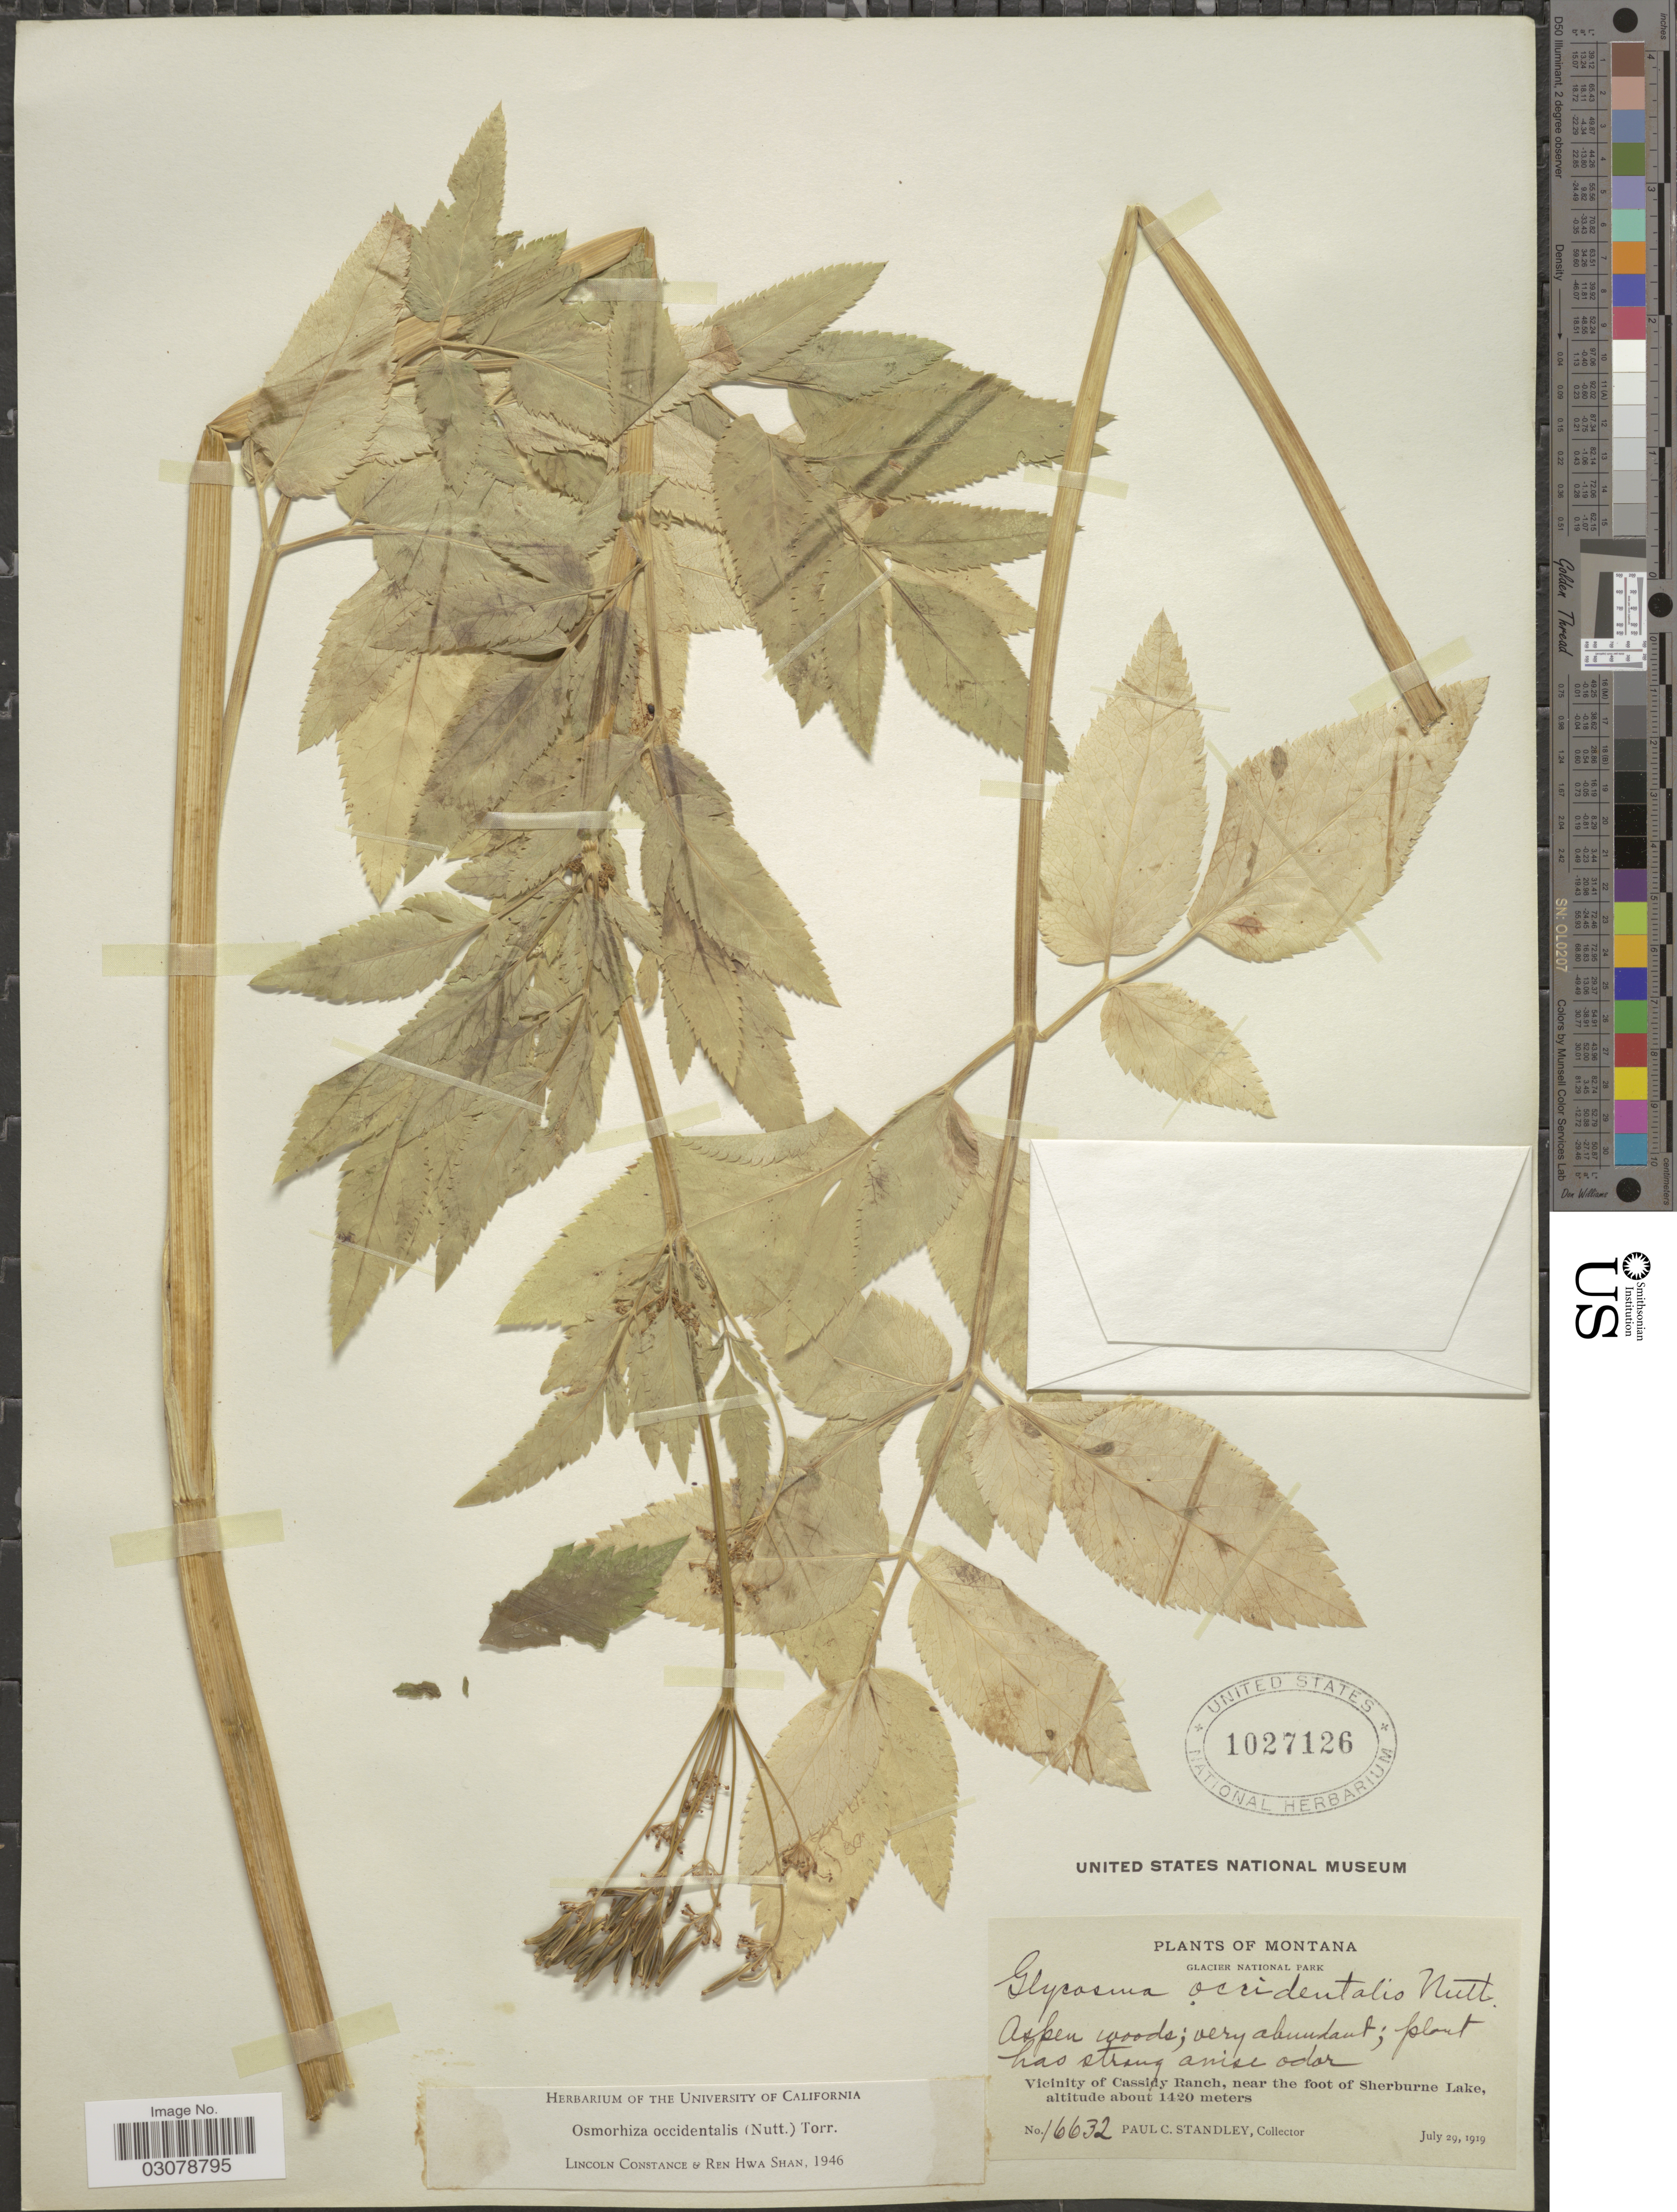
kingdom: Plantae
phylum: Tracheophyta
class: Magnoliopsida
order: Apiales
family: Apiaceae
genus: Osmorhiza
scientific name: Osmorhiza occidentalis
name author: (Nutt.) Torr.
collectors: P. C. Standley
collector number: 16632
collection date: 1919-07-29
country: United States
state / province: Montana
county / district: Glacier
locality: Glacier National Park, Vicinity of Cassidy Ranch, near the foot of Sherburne Lake.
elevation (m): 1420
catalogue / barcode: US 1027126